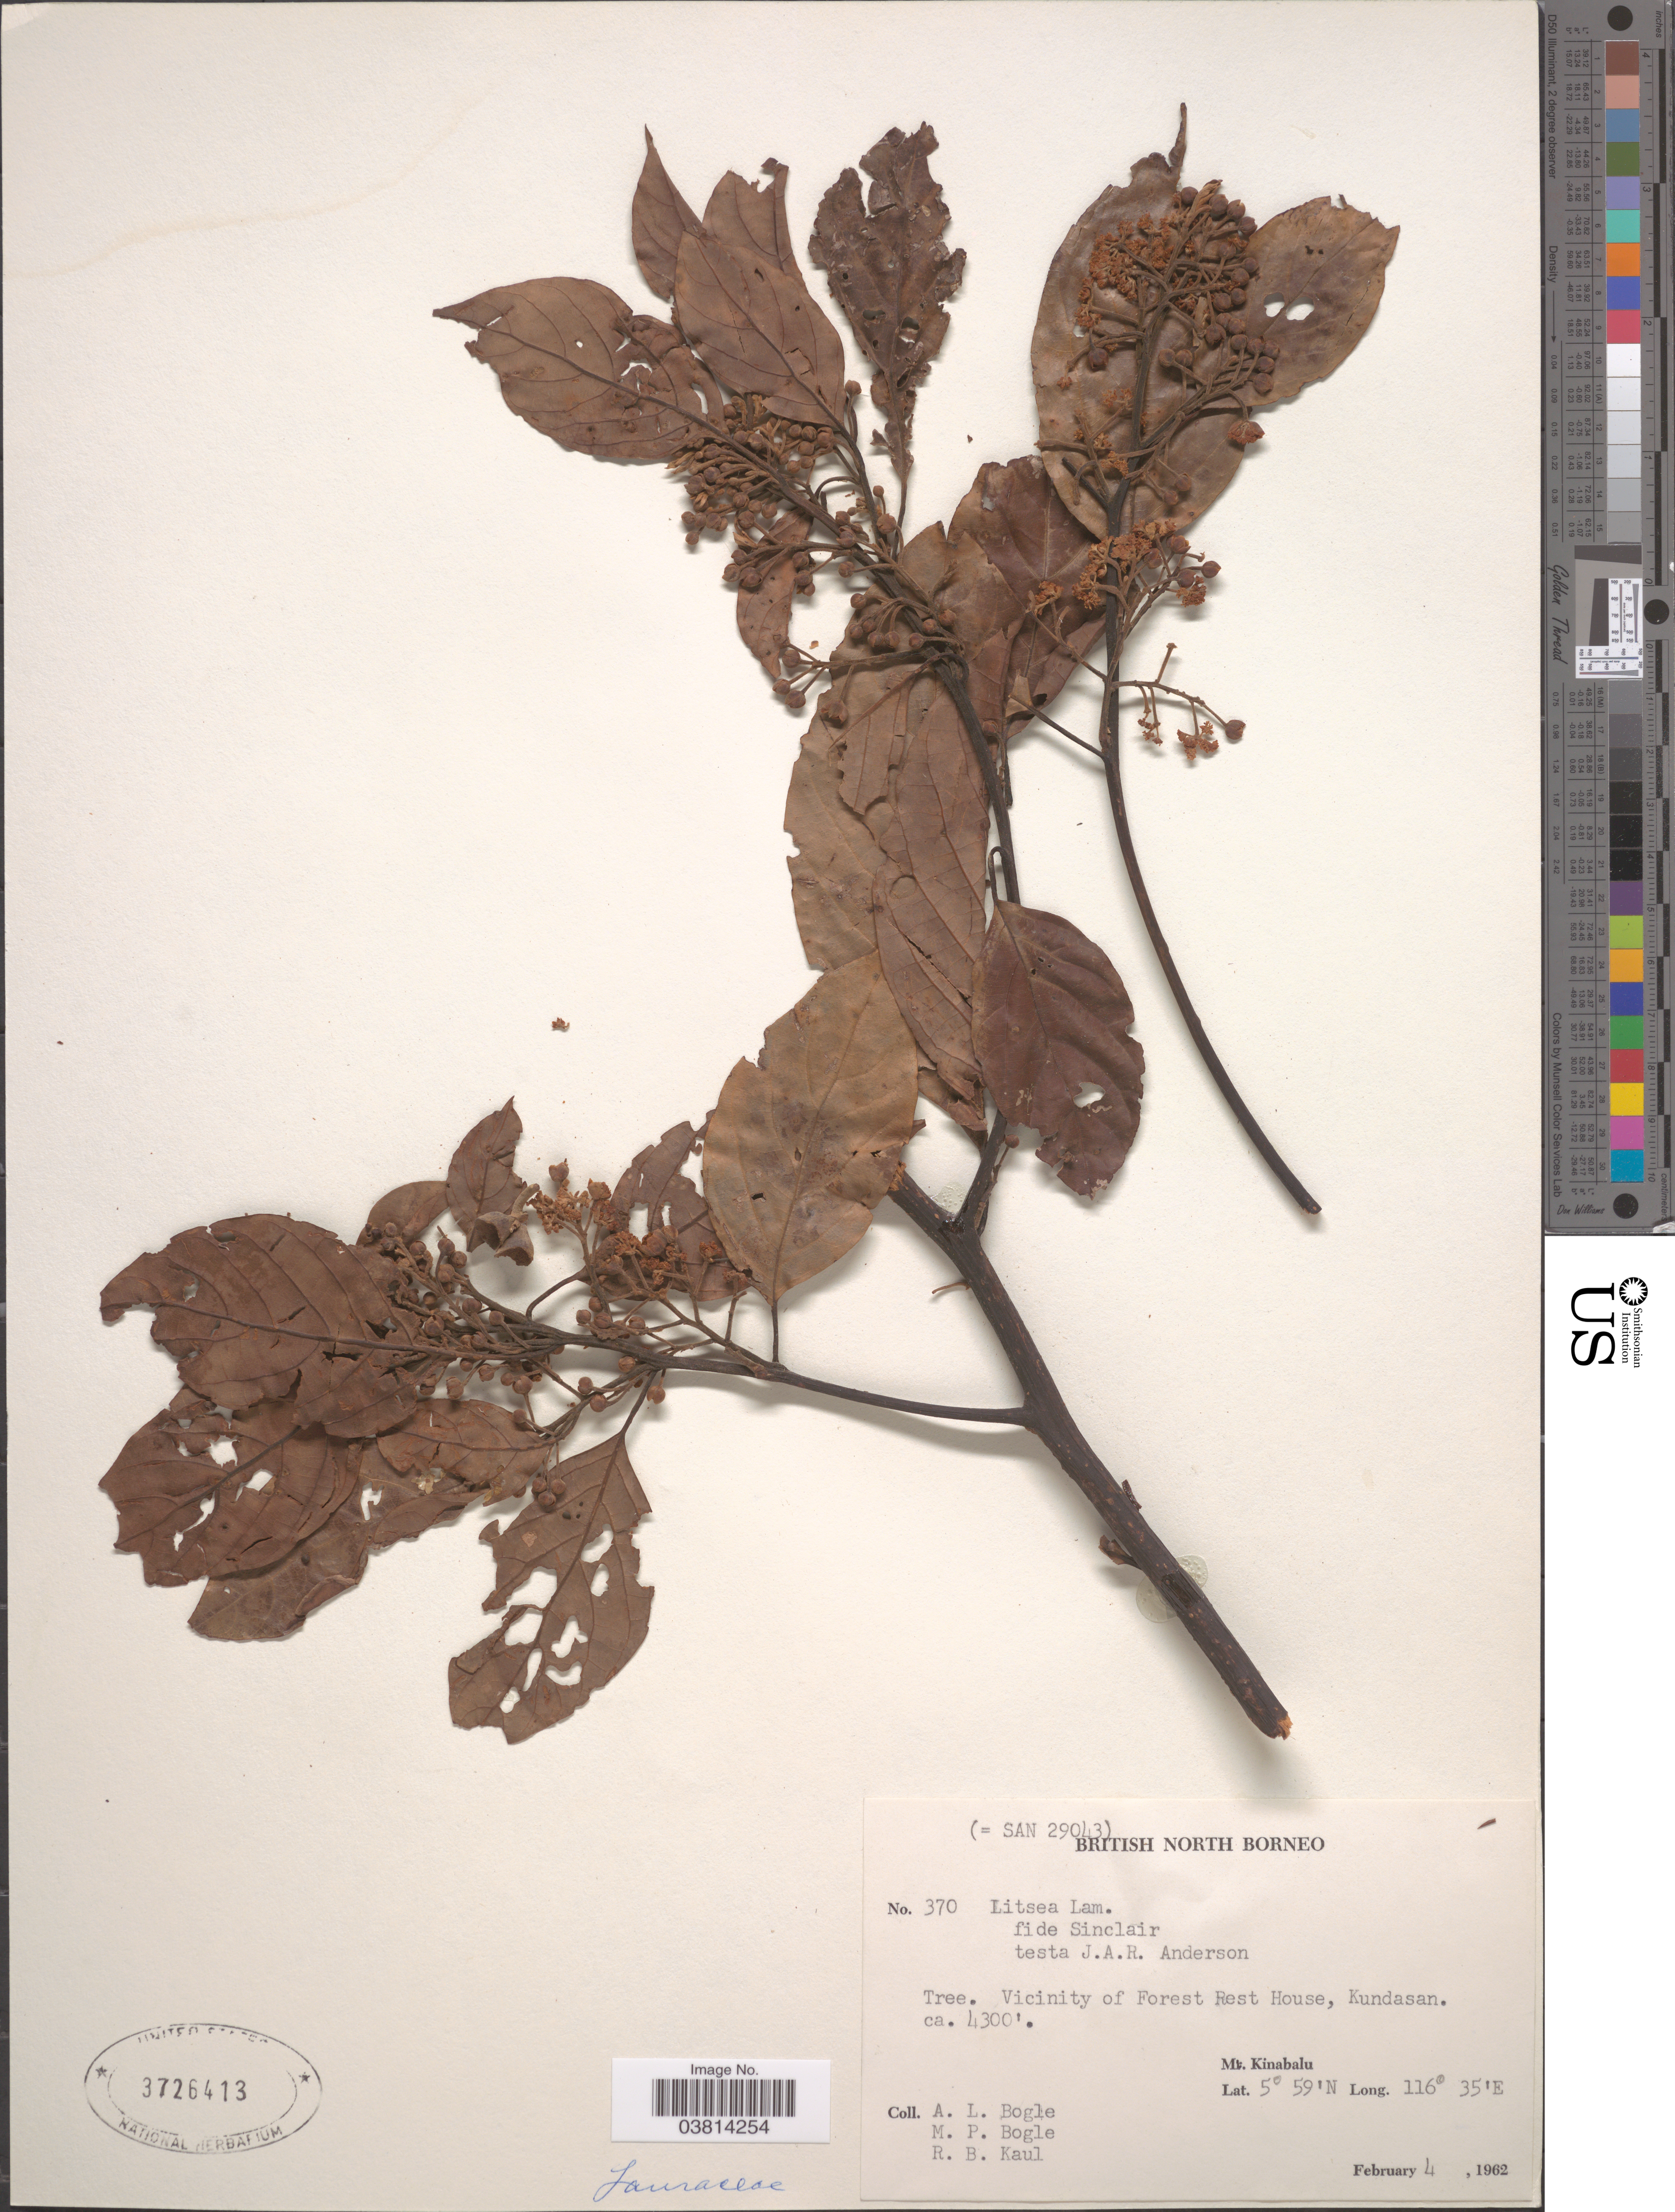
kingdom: Plantae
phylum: Tracheophyta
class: Magnoliopsida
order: Laurales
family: Lauraceae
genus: Litsea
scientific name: Litsea sp.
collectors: Bogle, A.L., M. Bogle & R. Kaul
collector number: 370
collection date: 1962-02-04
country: Malaysia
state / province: Sabah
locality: British North Borneo. Vicinity of Forest Rest House, Kundasan. Mt. Kinabalu.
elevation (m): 1311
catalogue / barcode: US 3726413